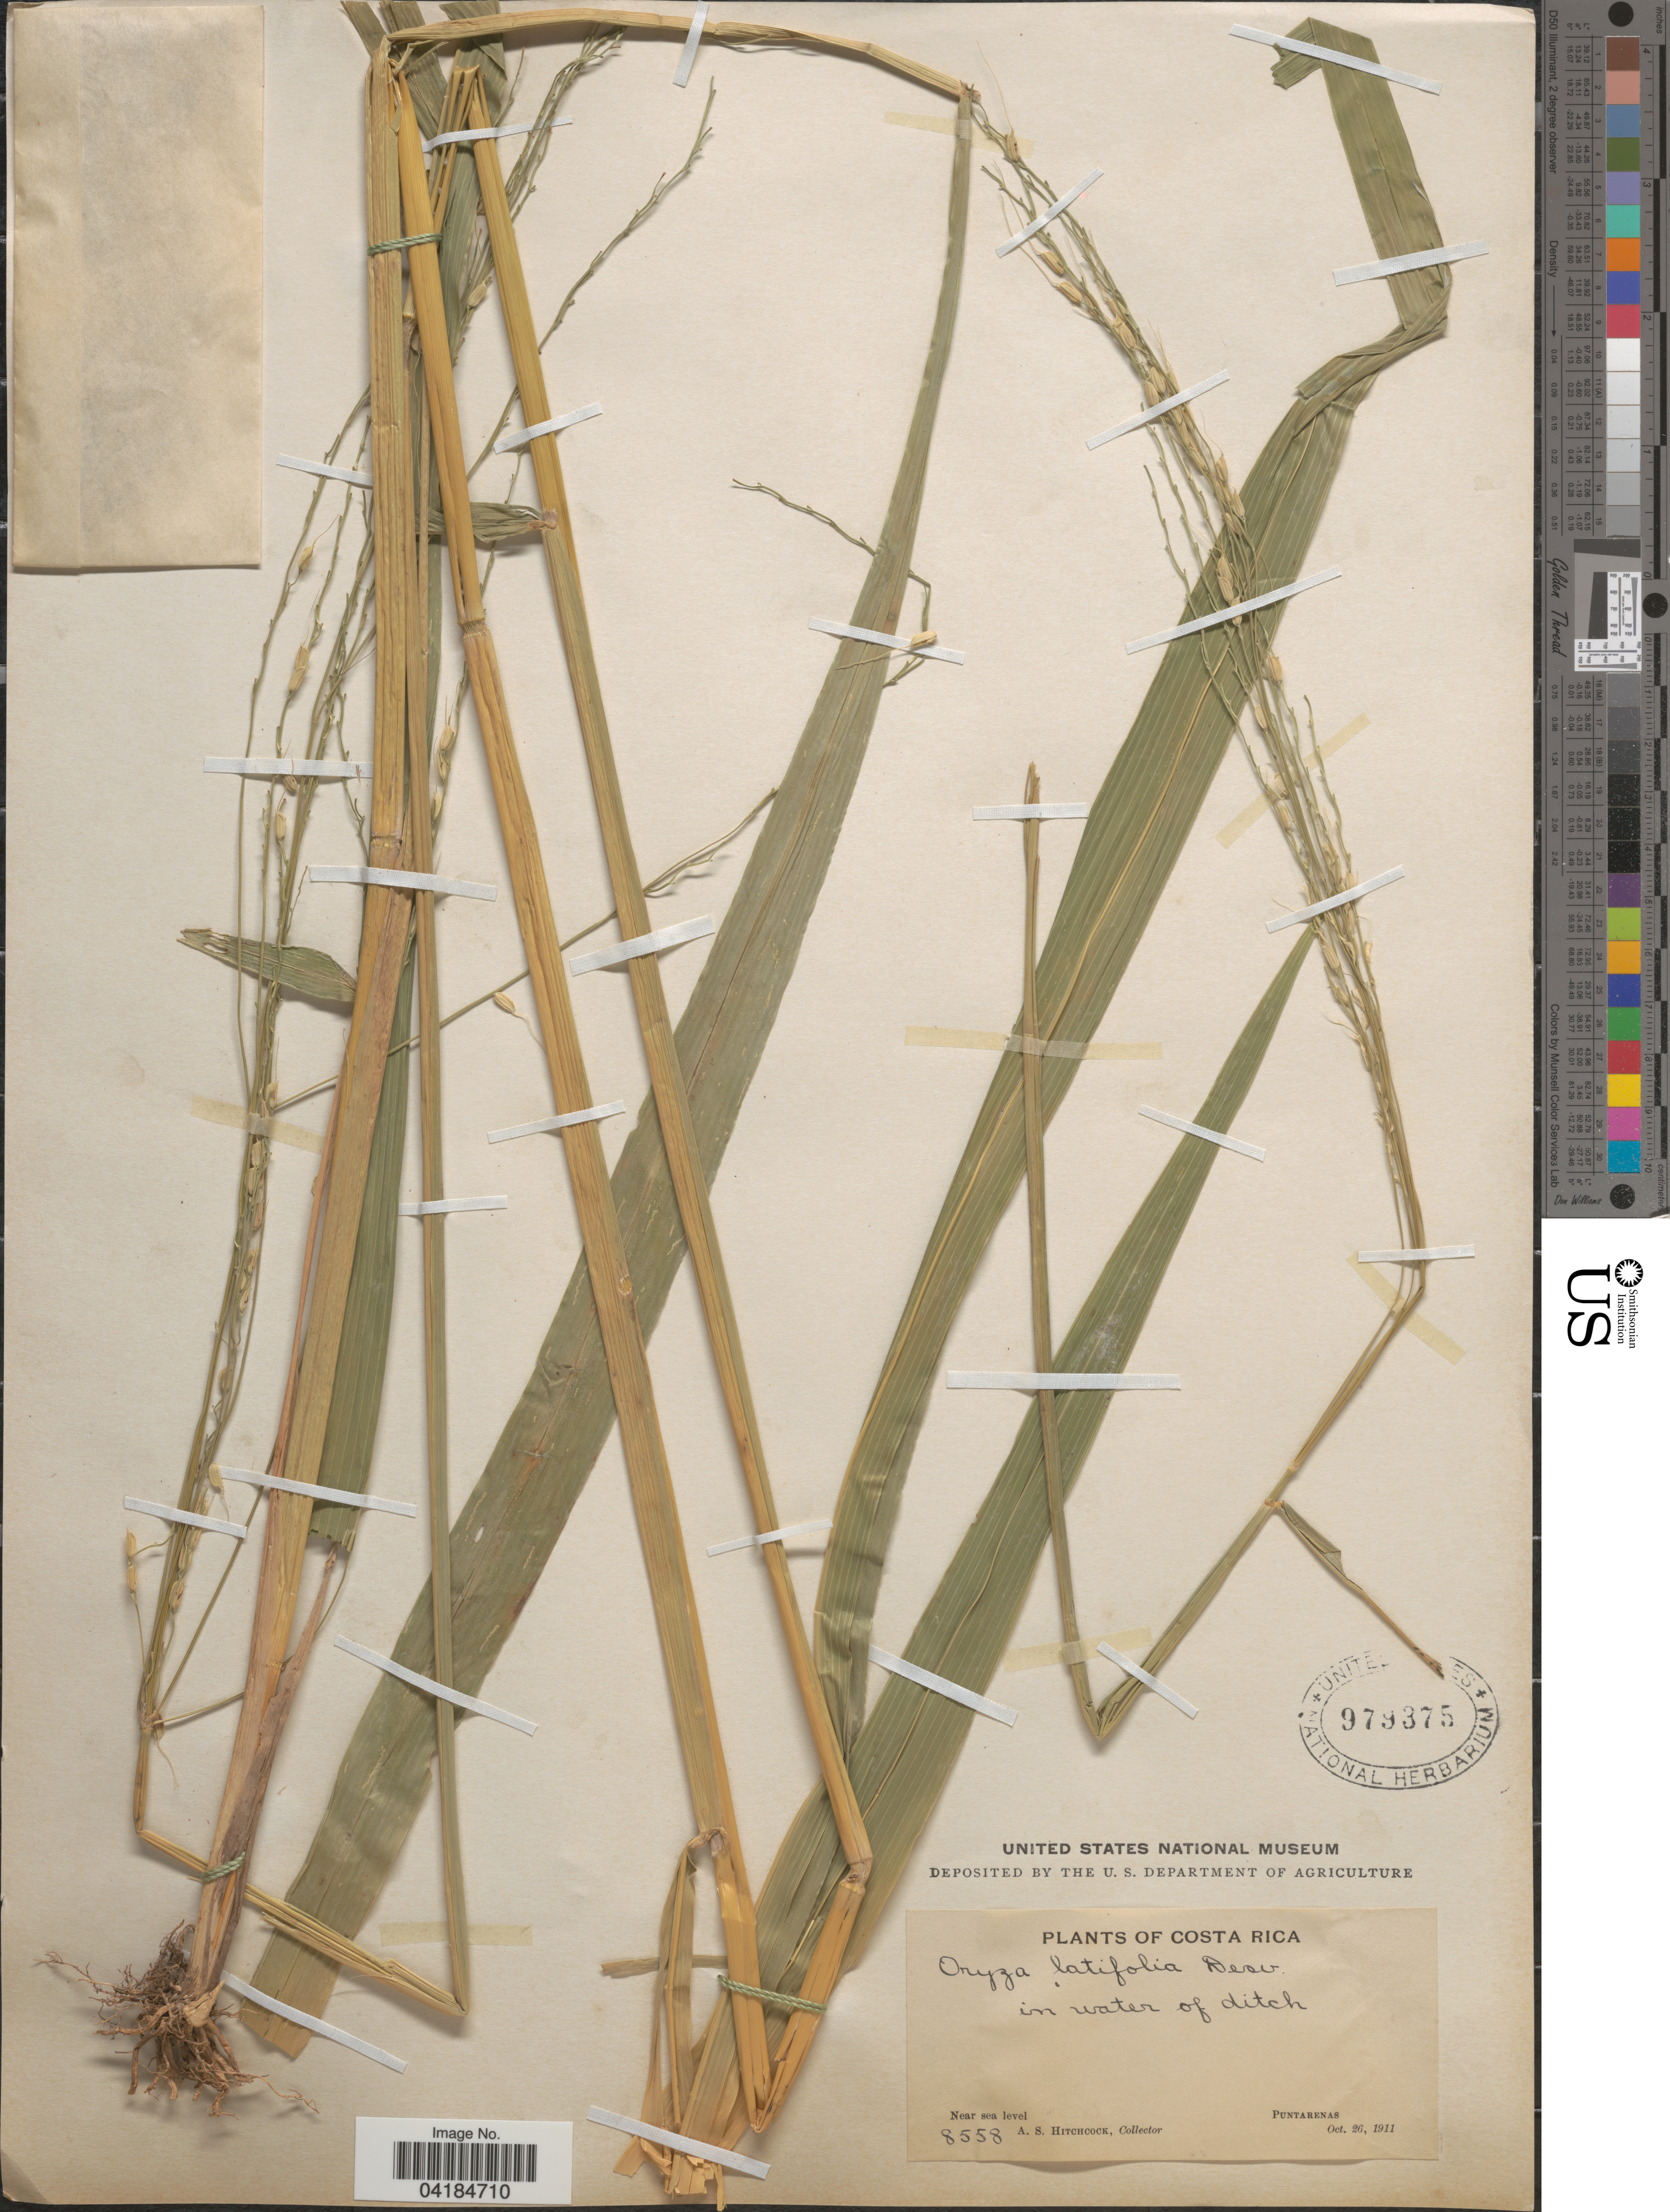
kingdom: Plantae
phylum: Tracheophyta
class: Liliopsida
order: Poales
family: Poaceae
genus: Oryza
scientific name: Oryza latifolia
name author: Desv.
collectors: A. S. Hitchcock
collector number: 8558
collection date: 1911-10-26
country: Costa Rica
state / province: Puntarenas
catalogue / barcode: US 979375